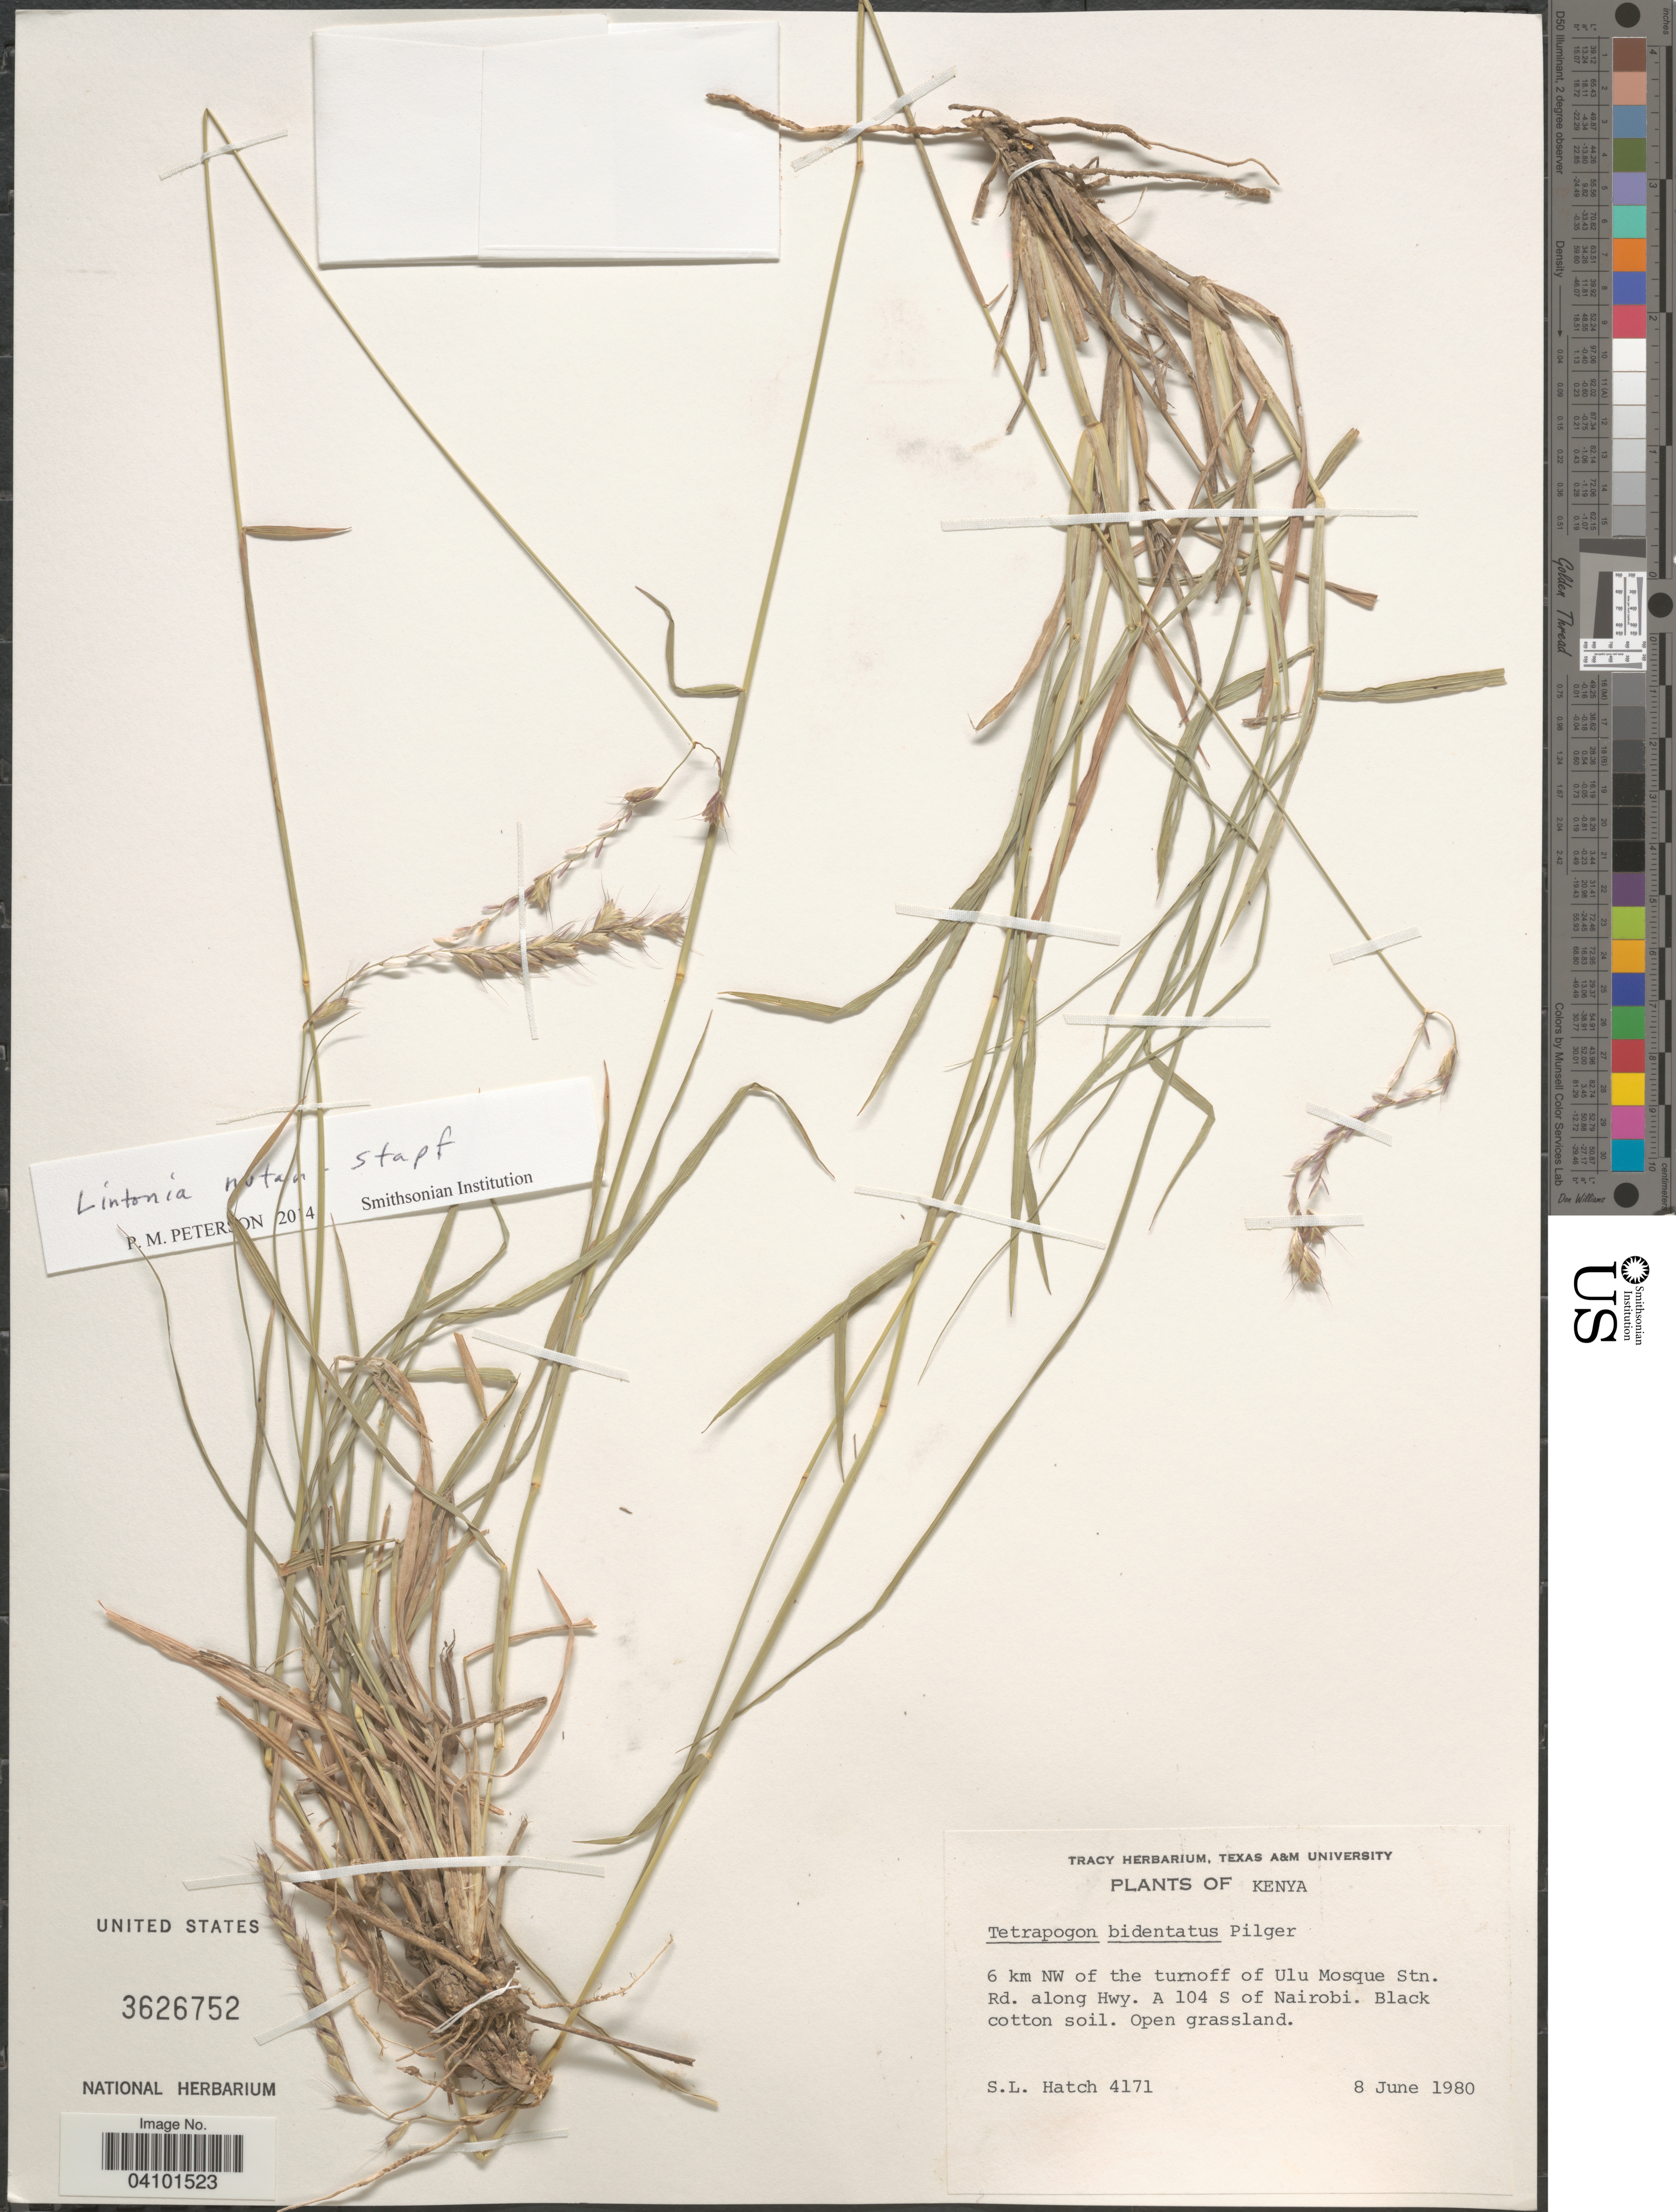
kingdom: Plantae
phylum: Tracheophyta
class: Liliopsida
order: Poales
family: Poaceae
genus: Chloris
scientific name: Chloris nutans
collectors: S. Hatch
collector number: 4171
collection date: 1980-06-08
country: Kenya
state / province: Nairobi Area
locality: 6 km NW of the turnoff of Ulu Mosque Stn. Rd. along Hwy. A 104 S of Nairobi.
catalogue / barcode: US 3626752